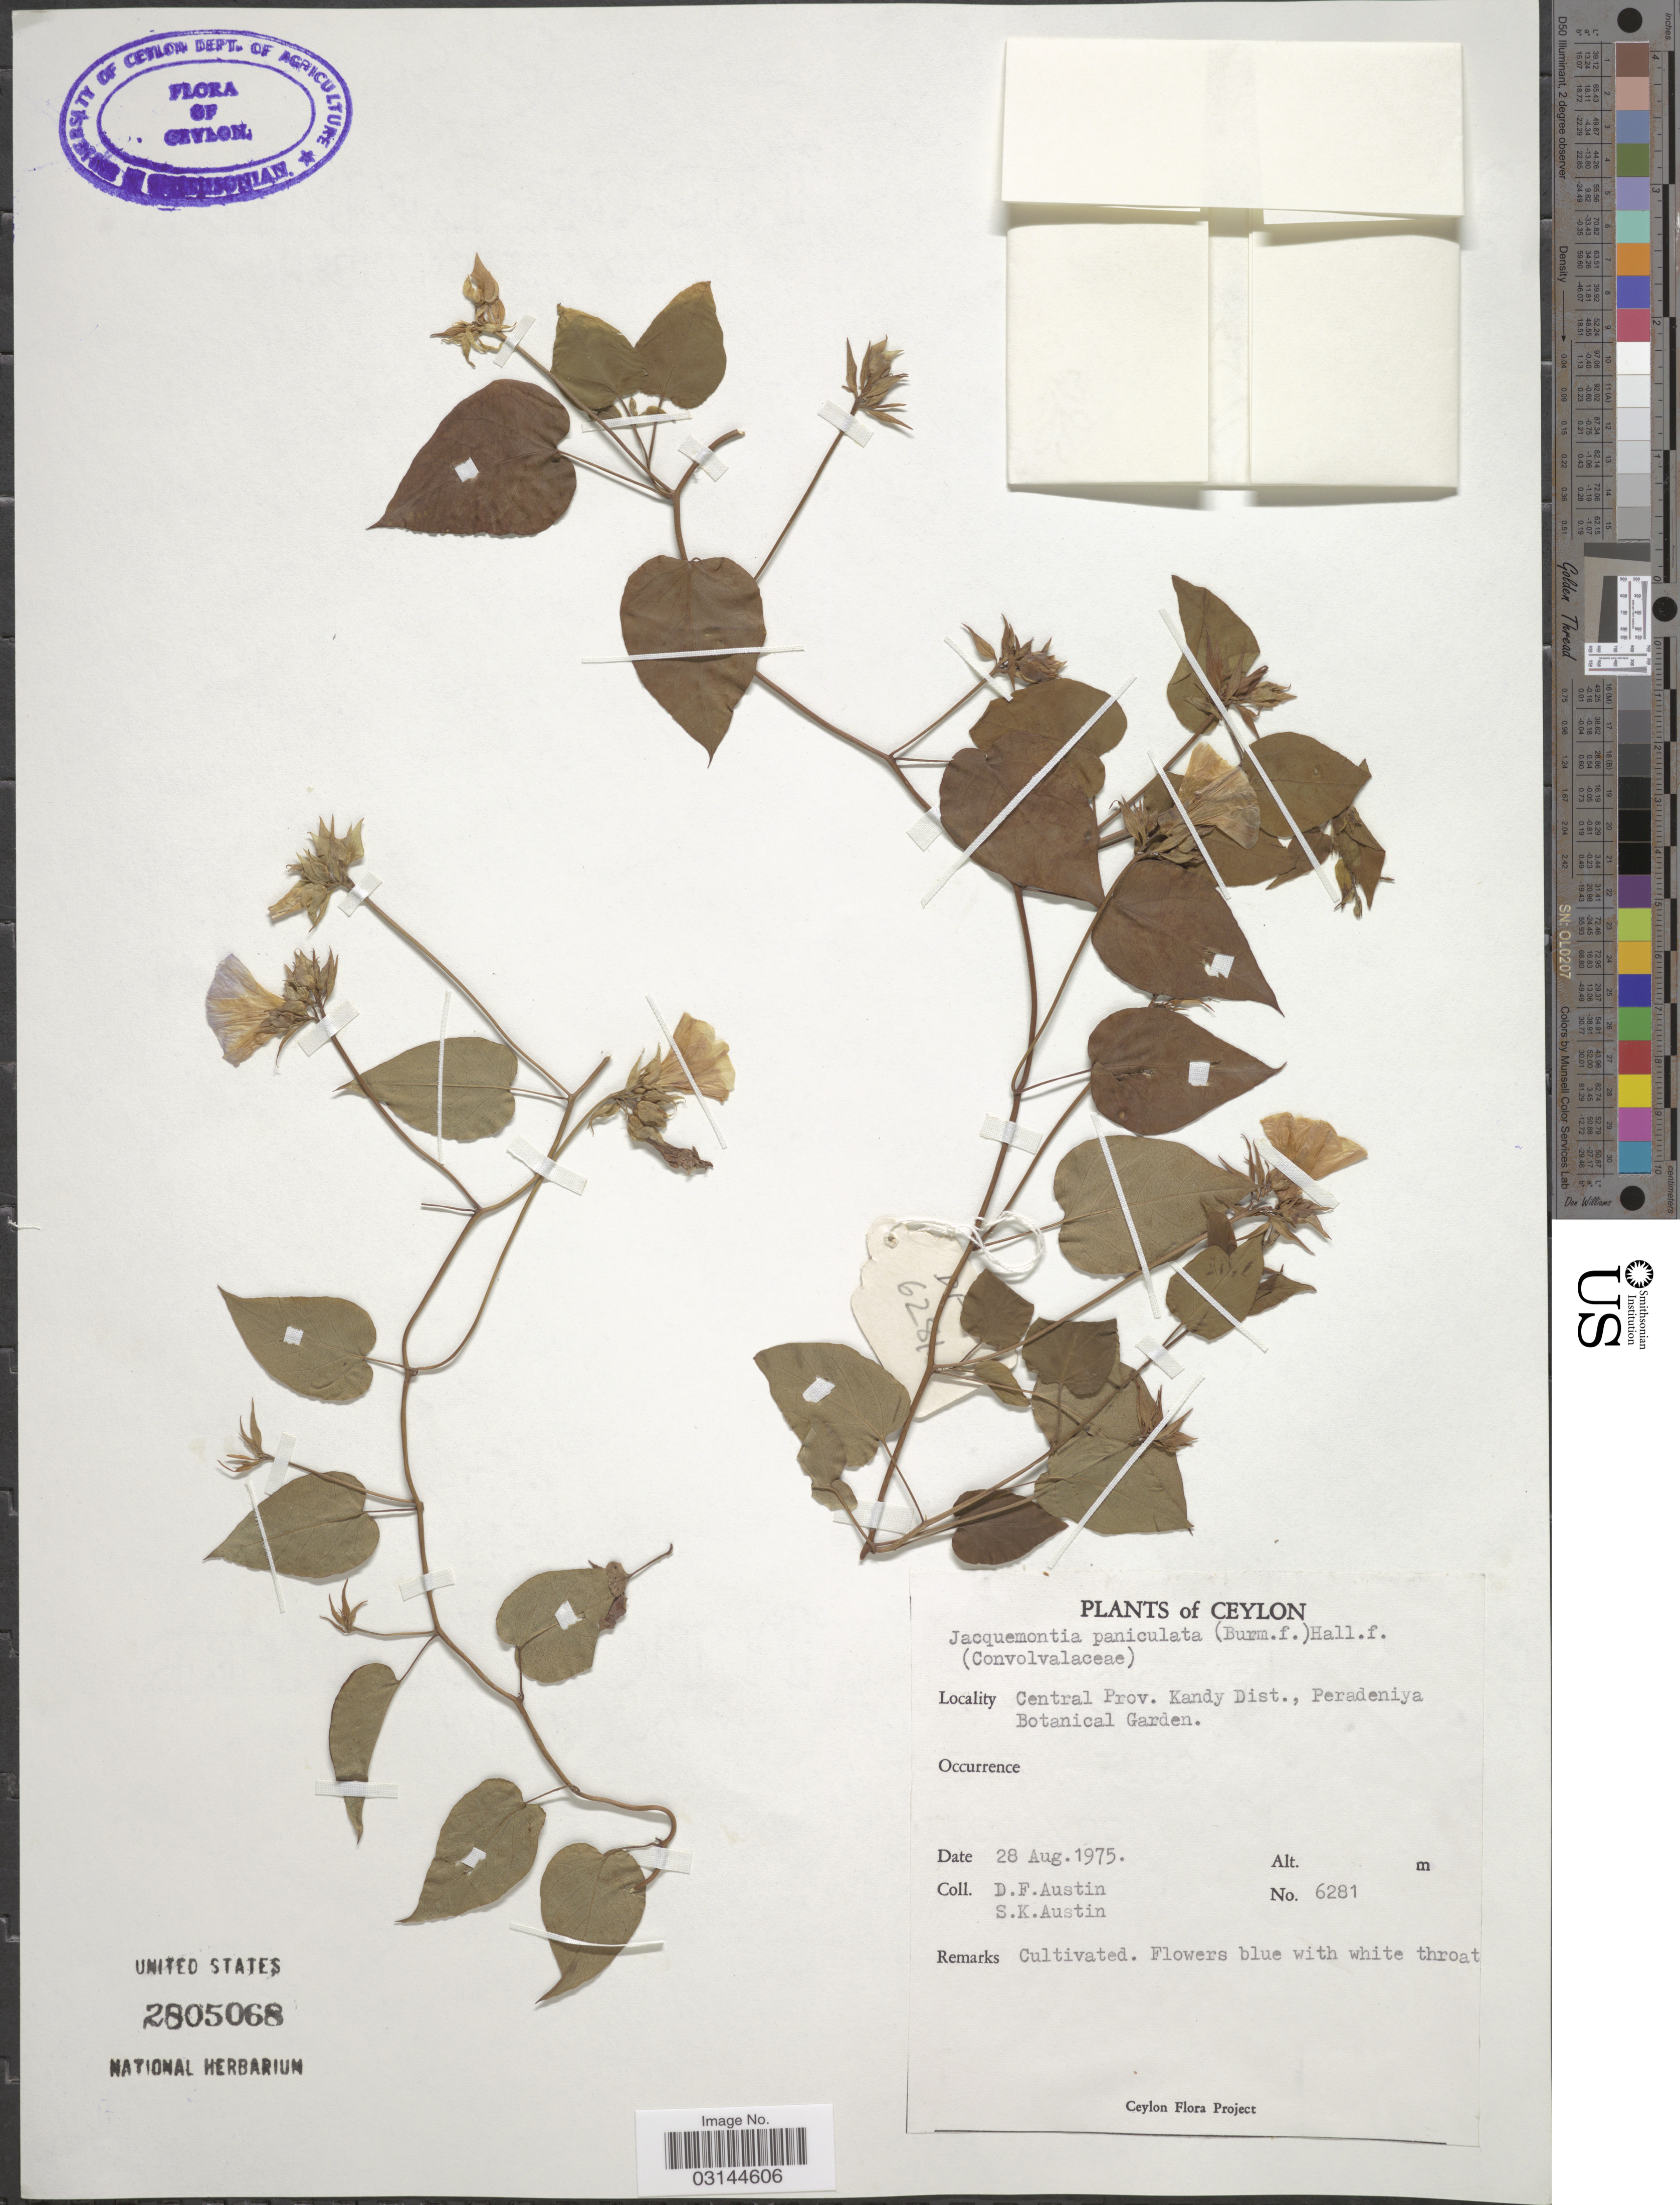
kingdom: Plantae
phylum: Tracheophyta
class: Magnoliopsida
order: Solanales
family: Convolvulaceae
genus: Jacquemontia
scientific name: Jacquemontia paniculata var. tomentosa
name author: (Warb.) Ooststr.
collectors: D. Austin & S. Austin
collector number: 6281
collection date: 1975-08-28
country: Sri Lanka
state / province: Central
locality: Ceylon. Kandy Dist., Peradeniya Botanical Garden.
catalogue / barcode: US 2805068